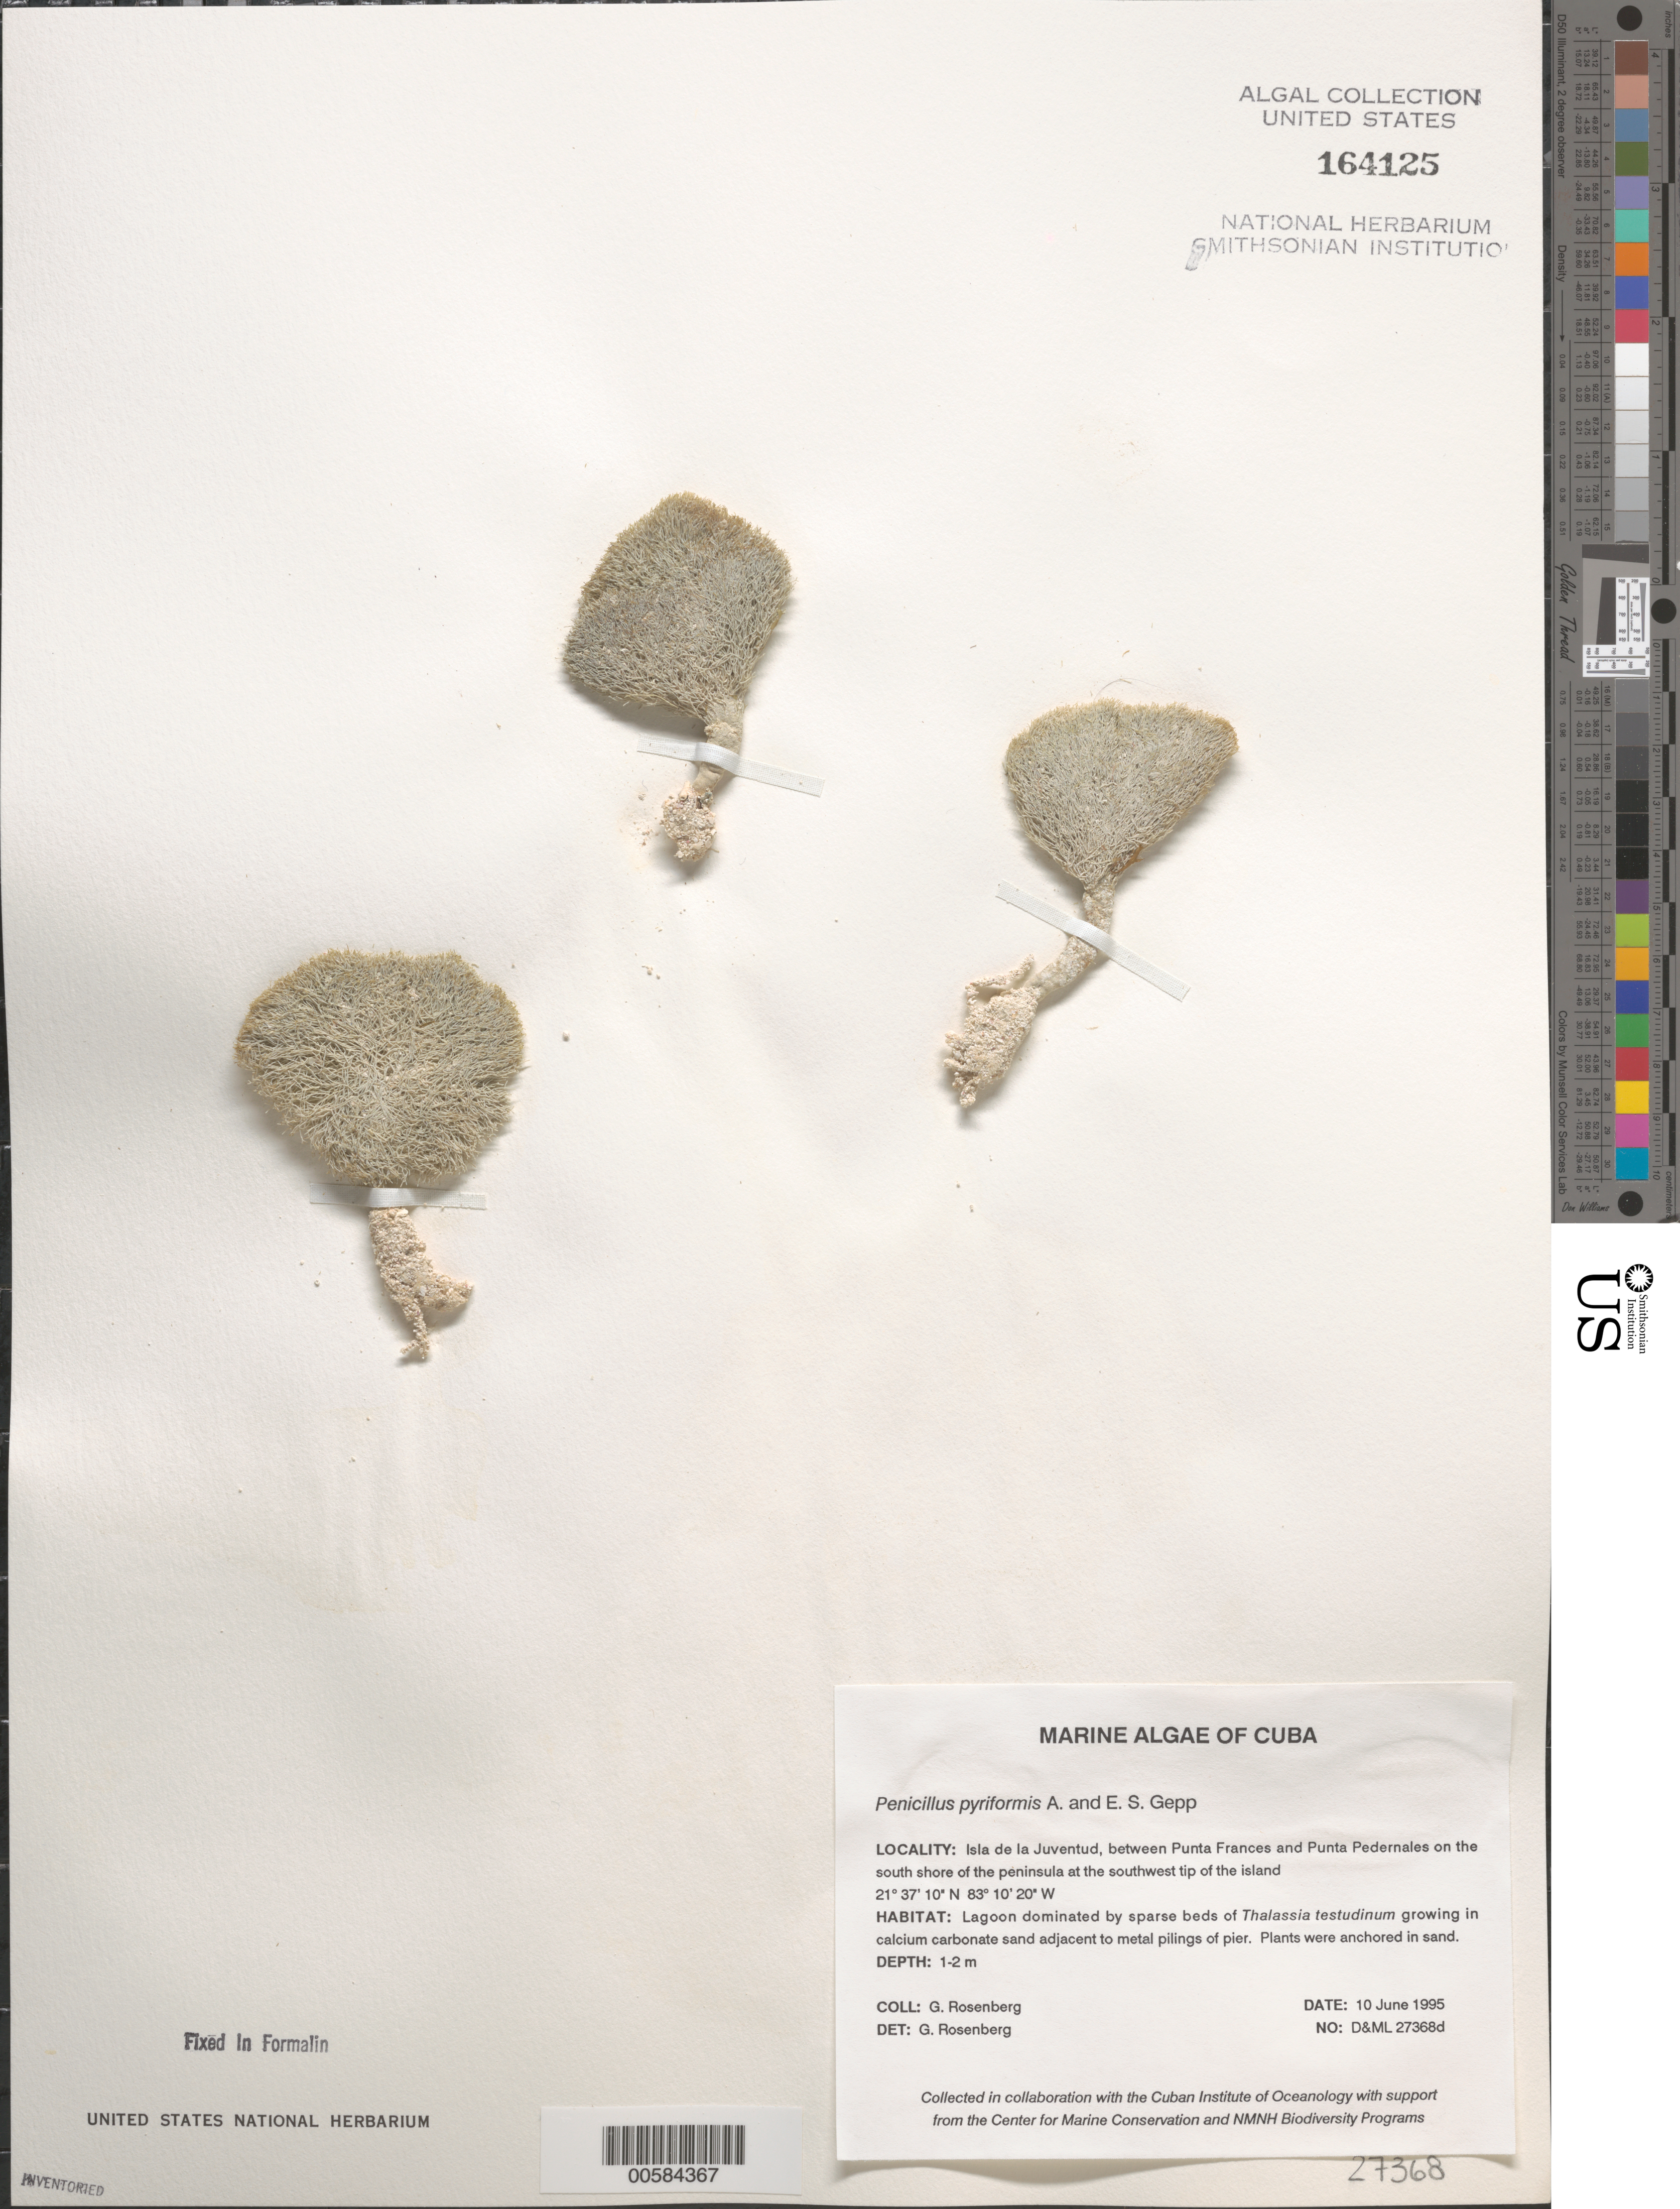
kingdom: Plantae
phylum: Chlorophyta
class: Ulvophyceae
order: Bryopsidales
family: Udoteaceae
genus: Penicillus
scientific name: Penicillus pyriformis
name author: A. Gepp & E. Gepp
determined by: Rosenberg, G.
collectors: G. Rosenberg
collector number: D&ML 27368d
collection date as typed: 10 Jun 1995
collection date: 1995-06-10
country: Cuba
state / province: Isla de La Juventud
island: Isla de la Juventud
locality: Between Punta Frances and Punta Pedernales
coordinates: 21 37' 10" N, 83 10' 20" W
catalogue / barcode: US 164125